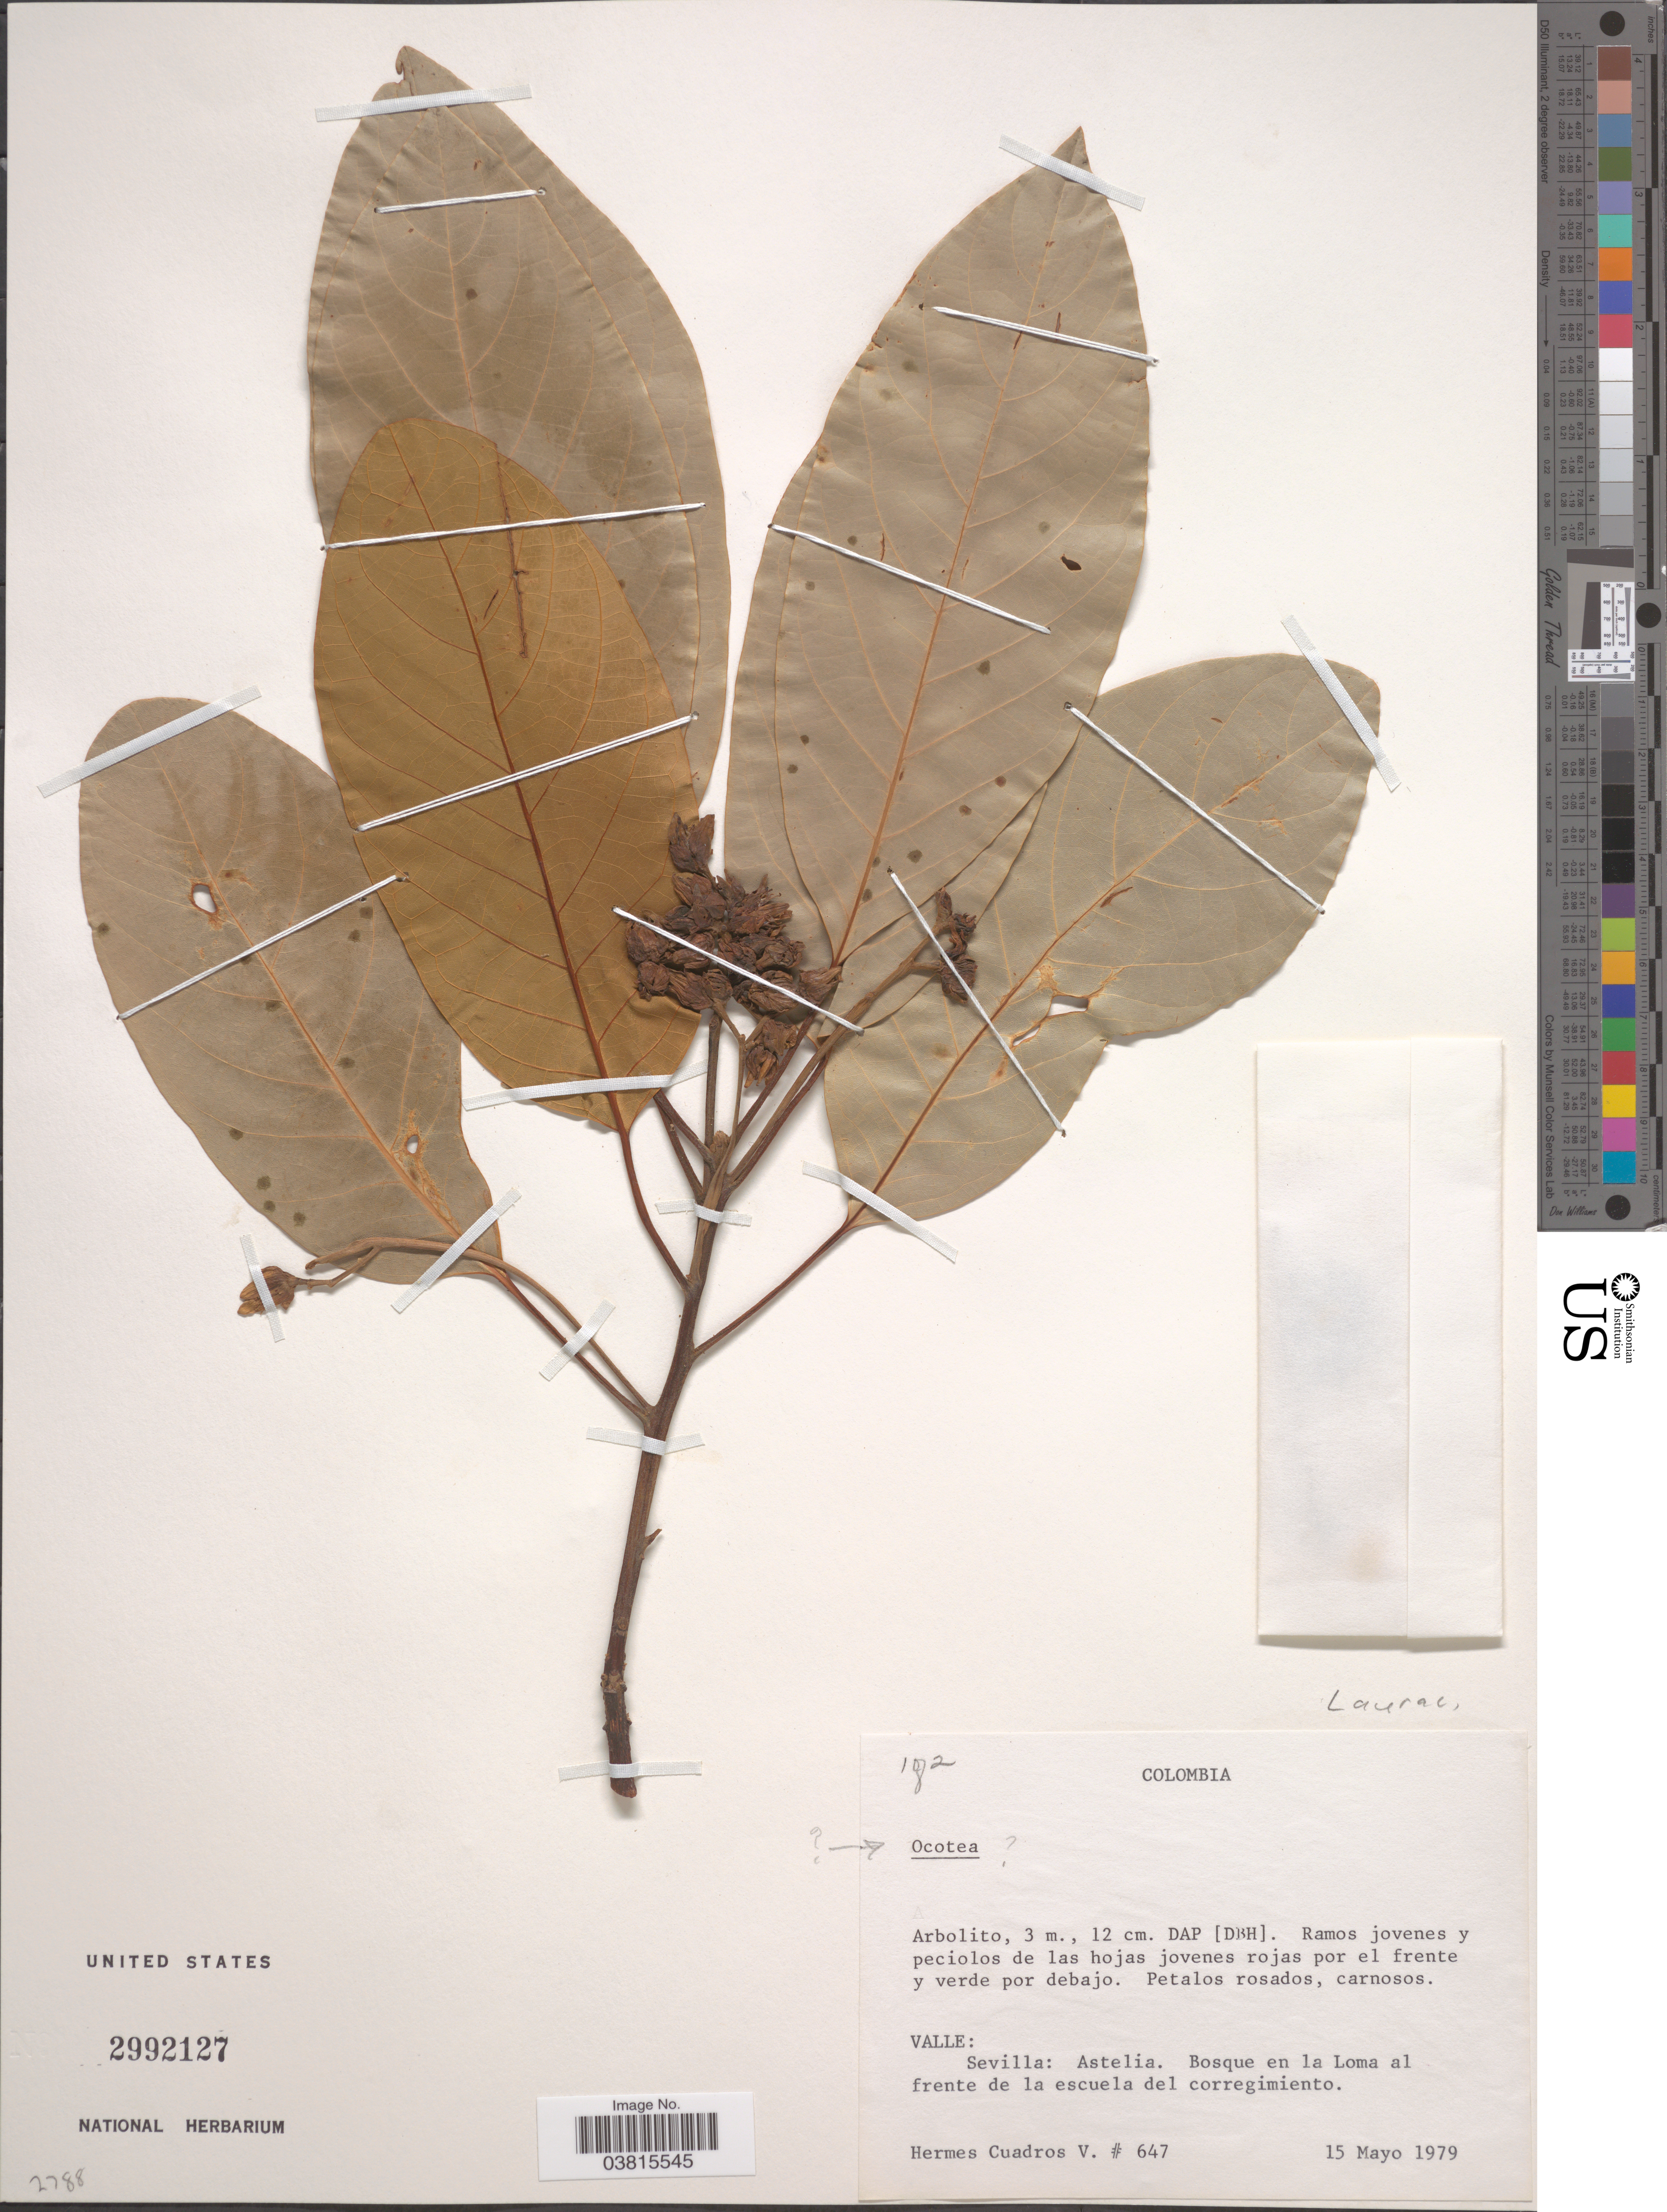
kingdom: Plantae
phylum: Tracheophyta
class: Magnoliopsida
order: Laurales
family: Lauraceae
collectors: H. Cuadros V.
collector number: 647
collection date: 1979-05-15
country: Colombia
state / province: Valle del Cauca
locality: Valle: Sevilla: Astelia. Bosque en la Loma al frente de la escuela del corregimiento.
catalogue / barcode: US 2992127